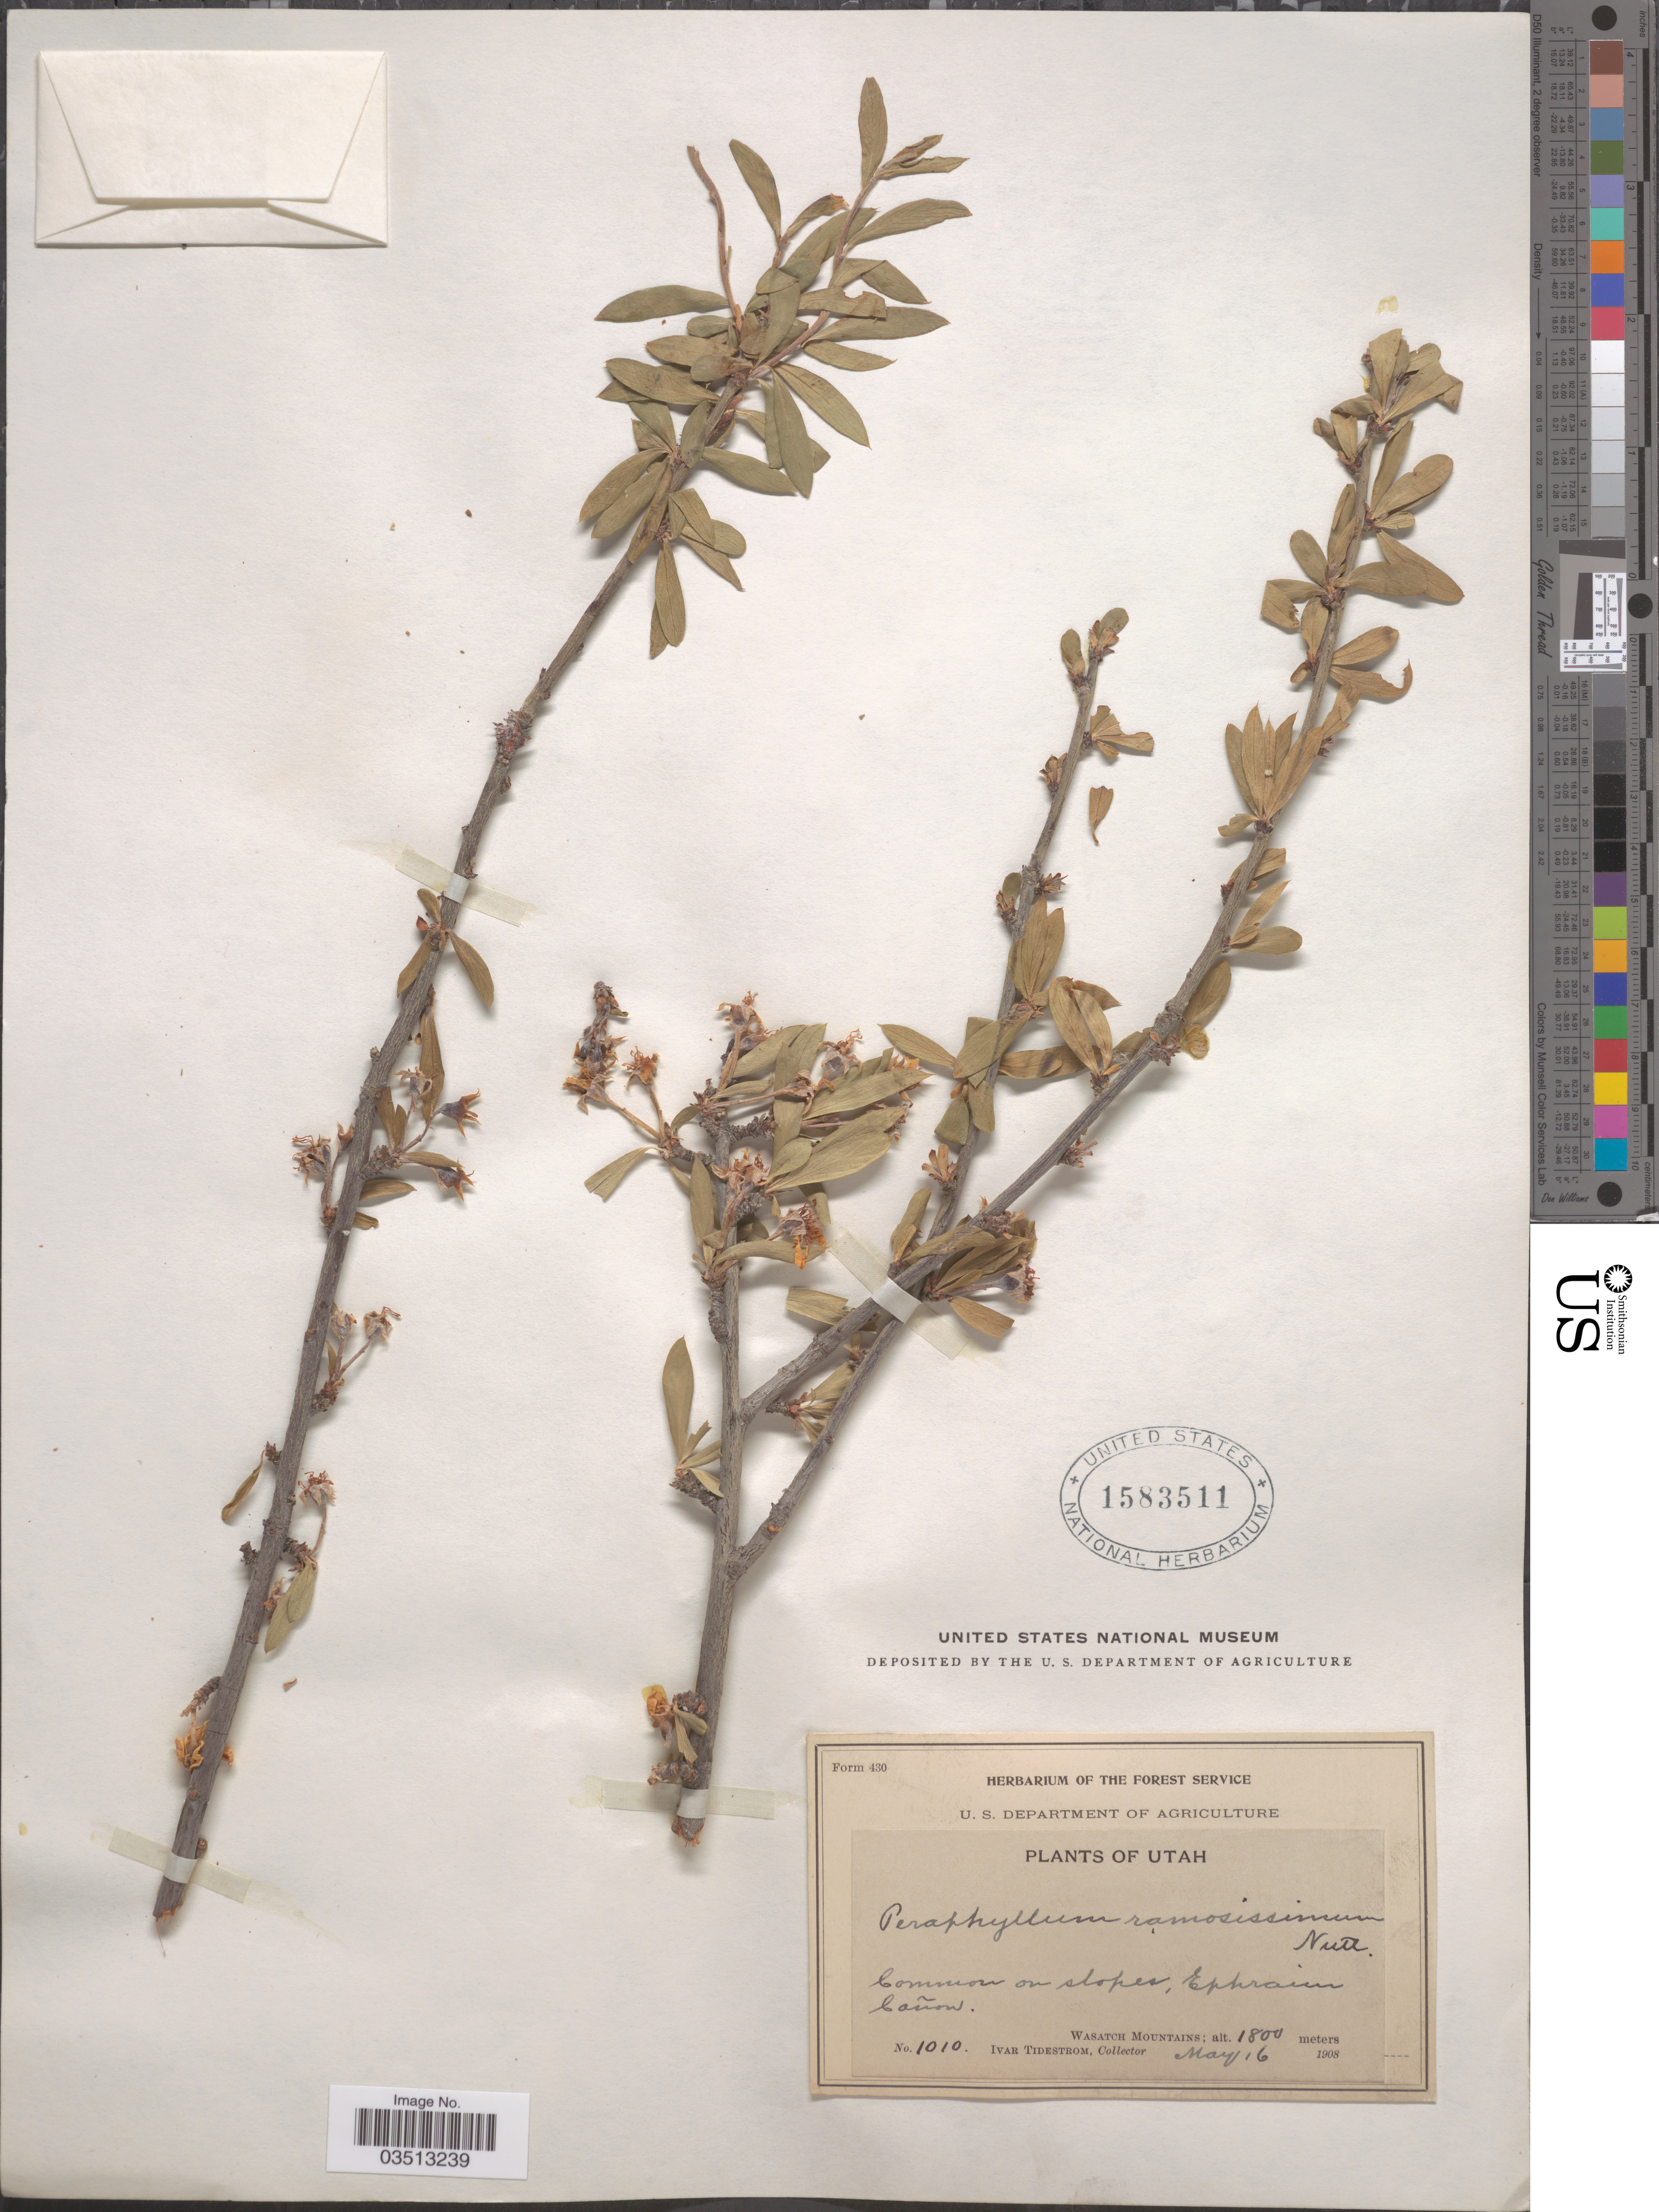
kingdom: Plantae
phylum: Tracheophyta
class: Magnoliopsida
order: Rosales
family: Rosaceae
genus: Peraphyllum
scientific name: Peraphyllum ramosissimum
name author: Nutt.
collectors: I. F. Tidestrom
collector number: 1010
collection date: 1908-05-16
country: United States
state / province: Utah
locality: Common on slopes, Ephraim Cañon. Wasatch Mountains.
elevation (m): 1800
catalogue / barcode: US 1583511